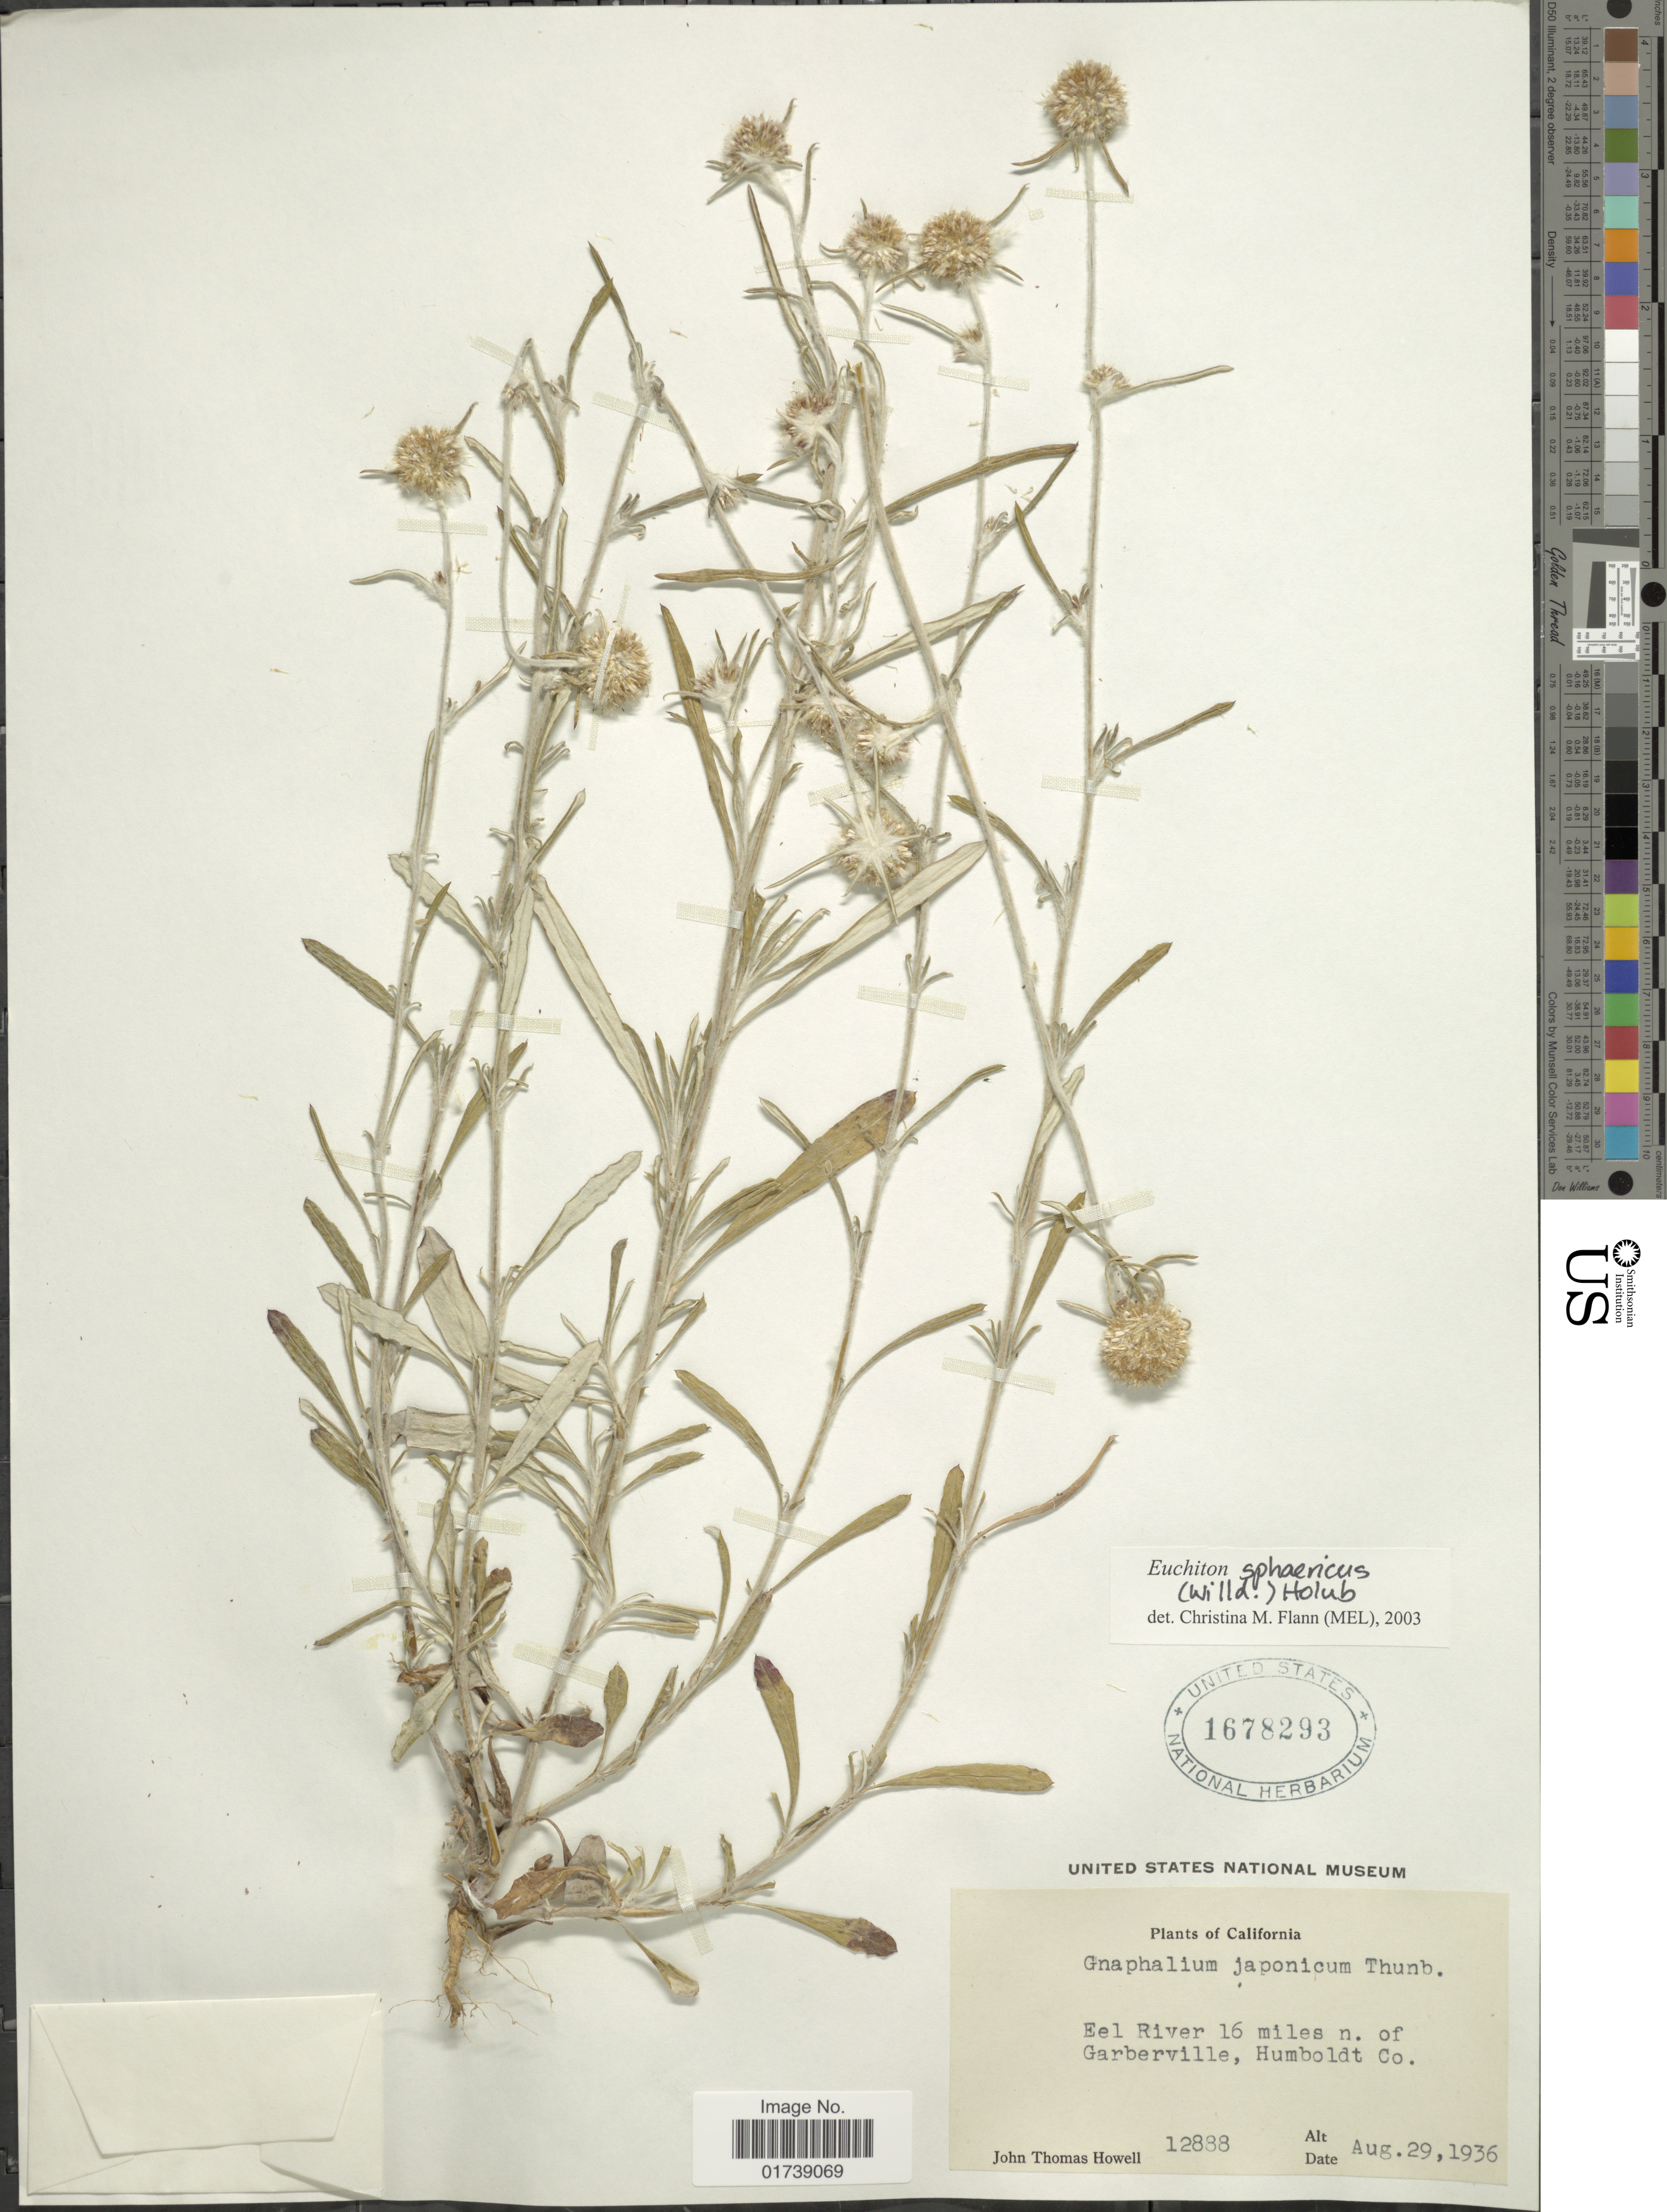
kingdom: Plantae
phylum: Tracheophyta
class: Magnoliopsida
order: Asterales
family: Asteraceae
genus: Euchiton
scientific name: Euchiton sphaericus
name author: (Willd.) Holub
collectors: J. T. Howell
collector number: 12888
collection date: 1936-08-29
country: United States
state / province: California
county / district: Humboldt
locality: Eel River 16 miles n. of Garberville, Humboldt Co.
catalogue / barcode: US 1678293